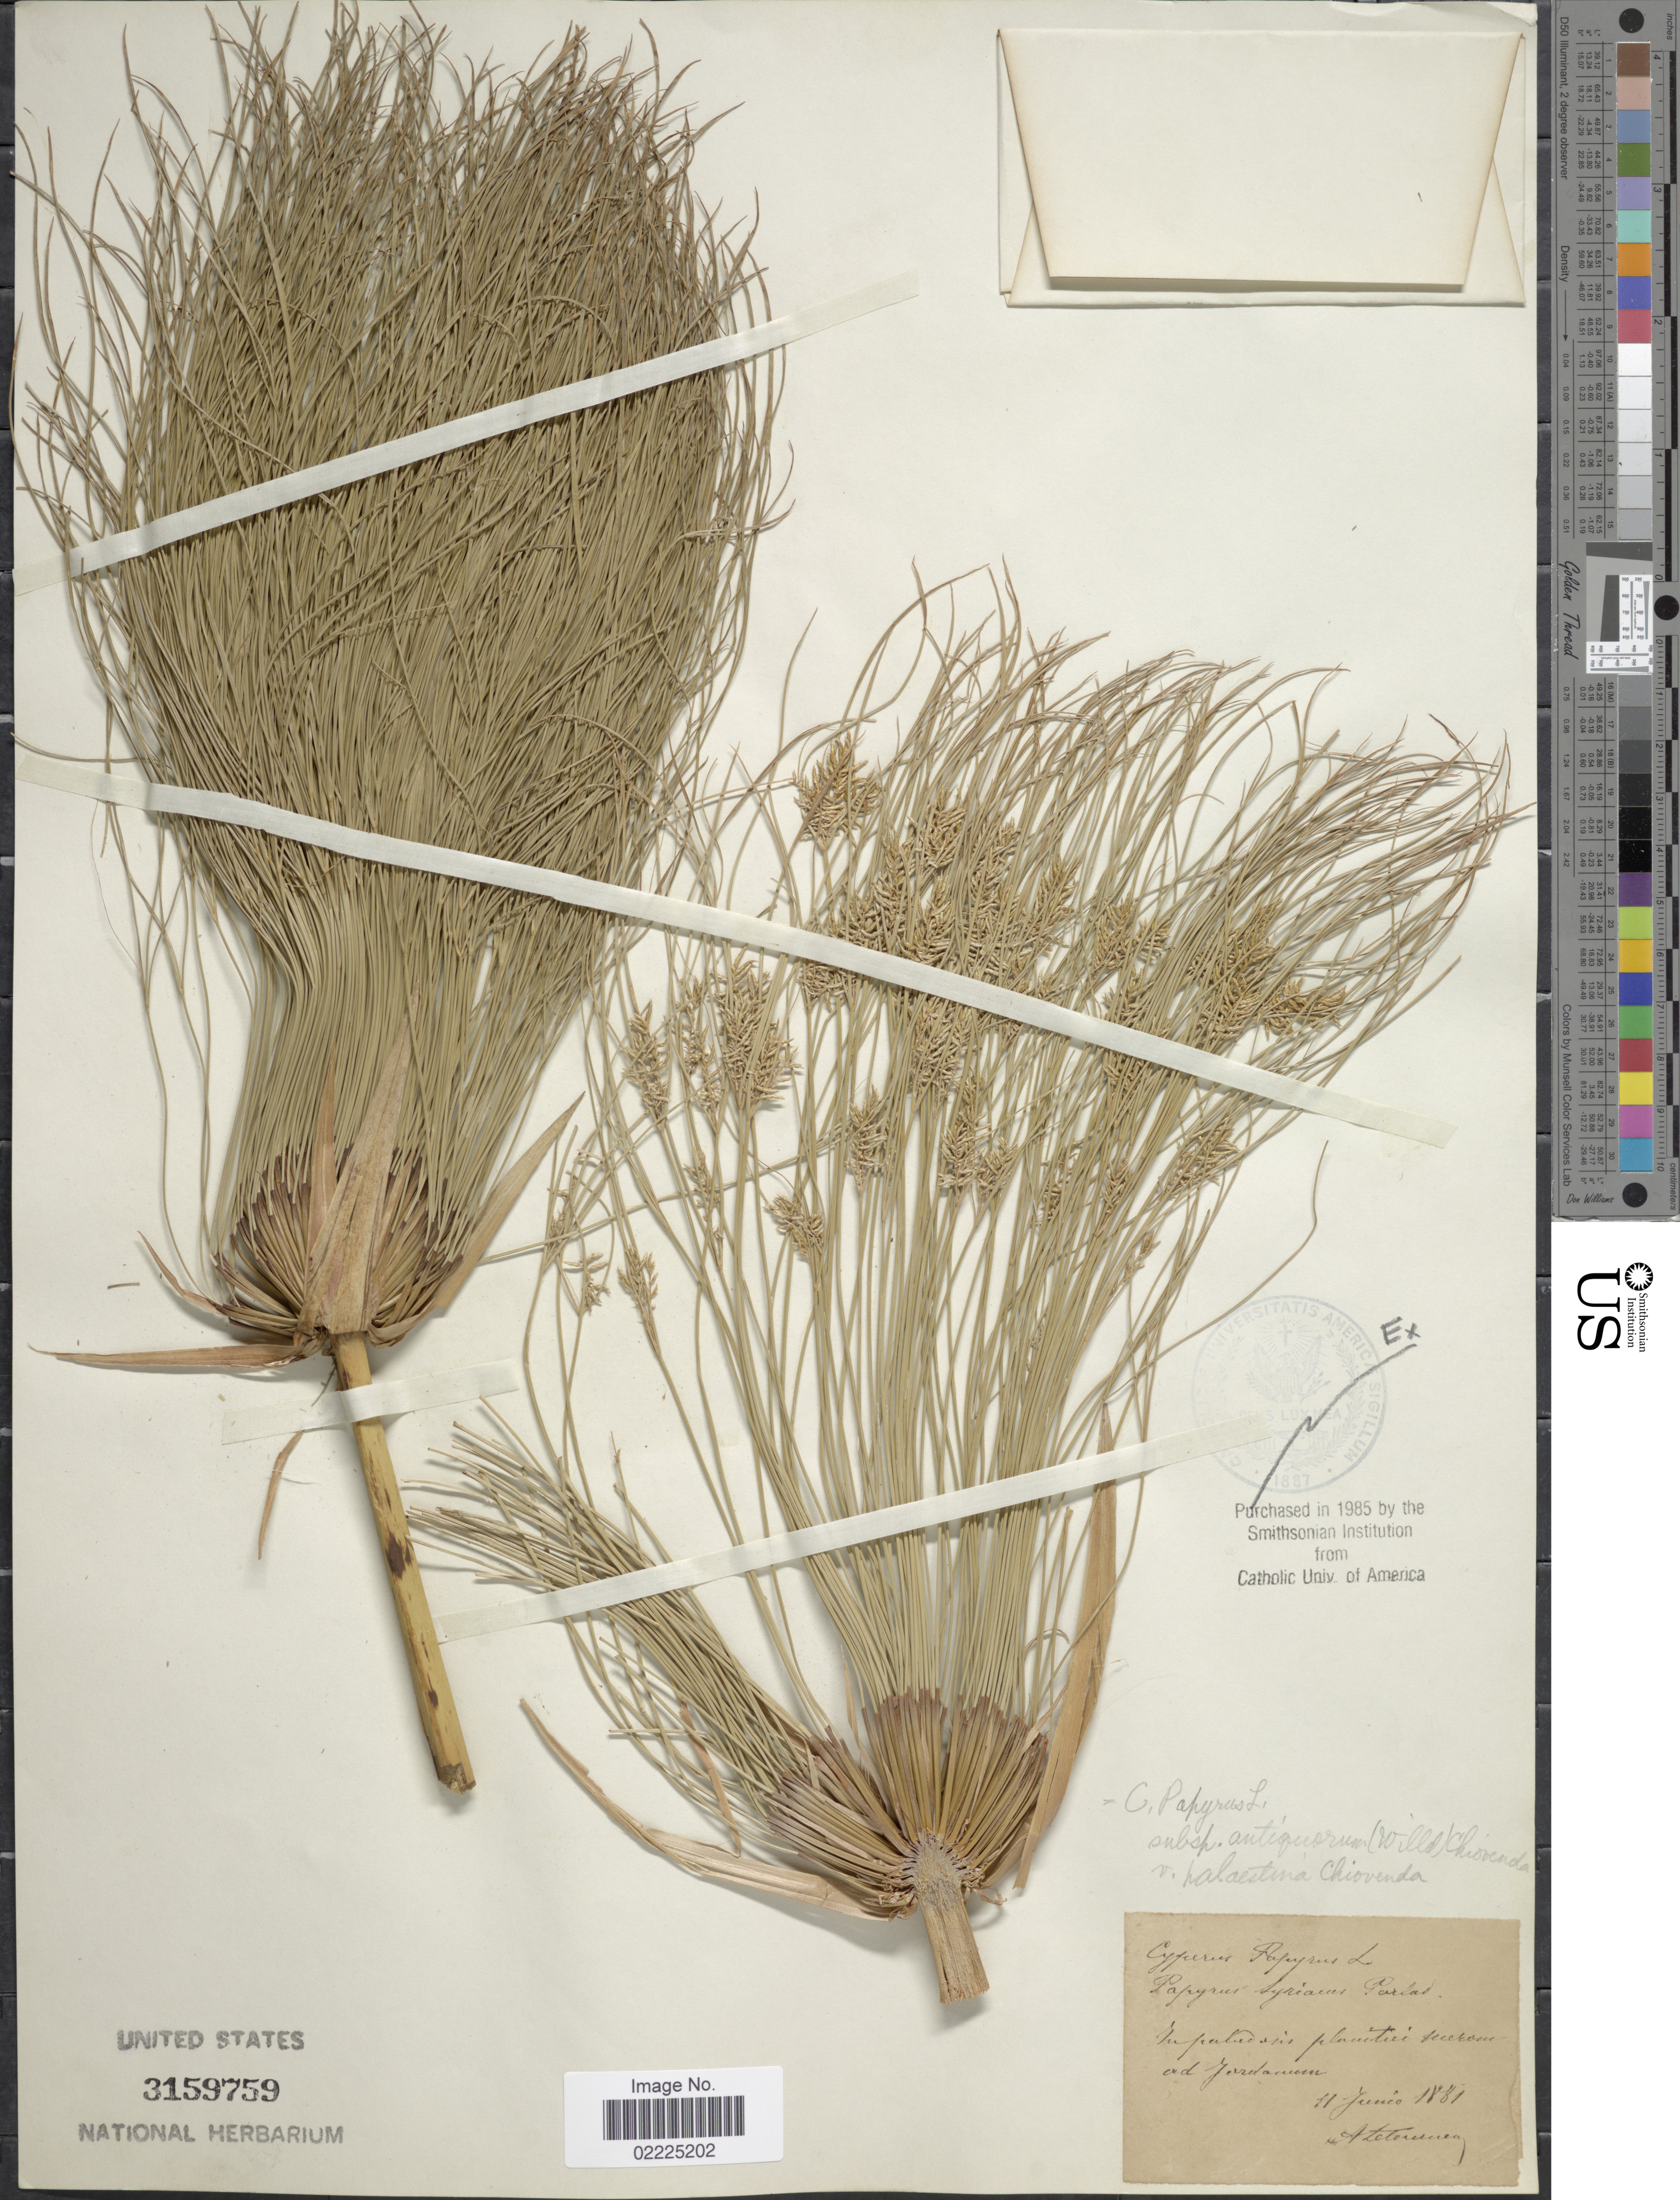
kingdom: Plantae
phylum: Tracheophyta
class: Liliopsida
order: Poales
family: Cyperaceae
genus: Cyperus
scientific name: Cyperus papyrus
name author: L.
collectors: A. Letourneux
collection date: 1881-06-11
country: Jordan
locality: In palied sis plantici jecrou aud Jordanum [interpreted]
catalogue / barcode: US 3159759